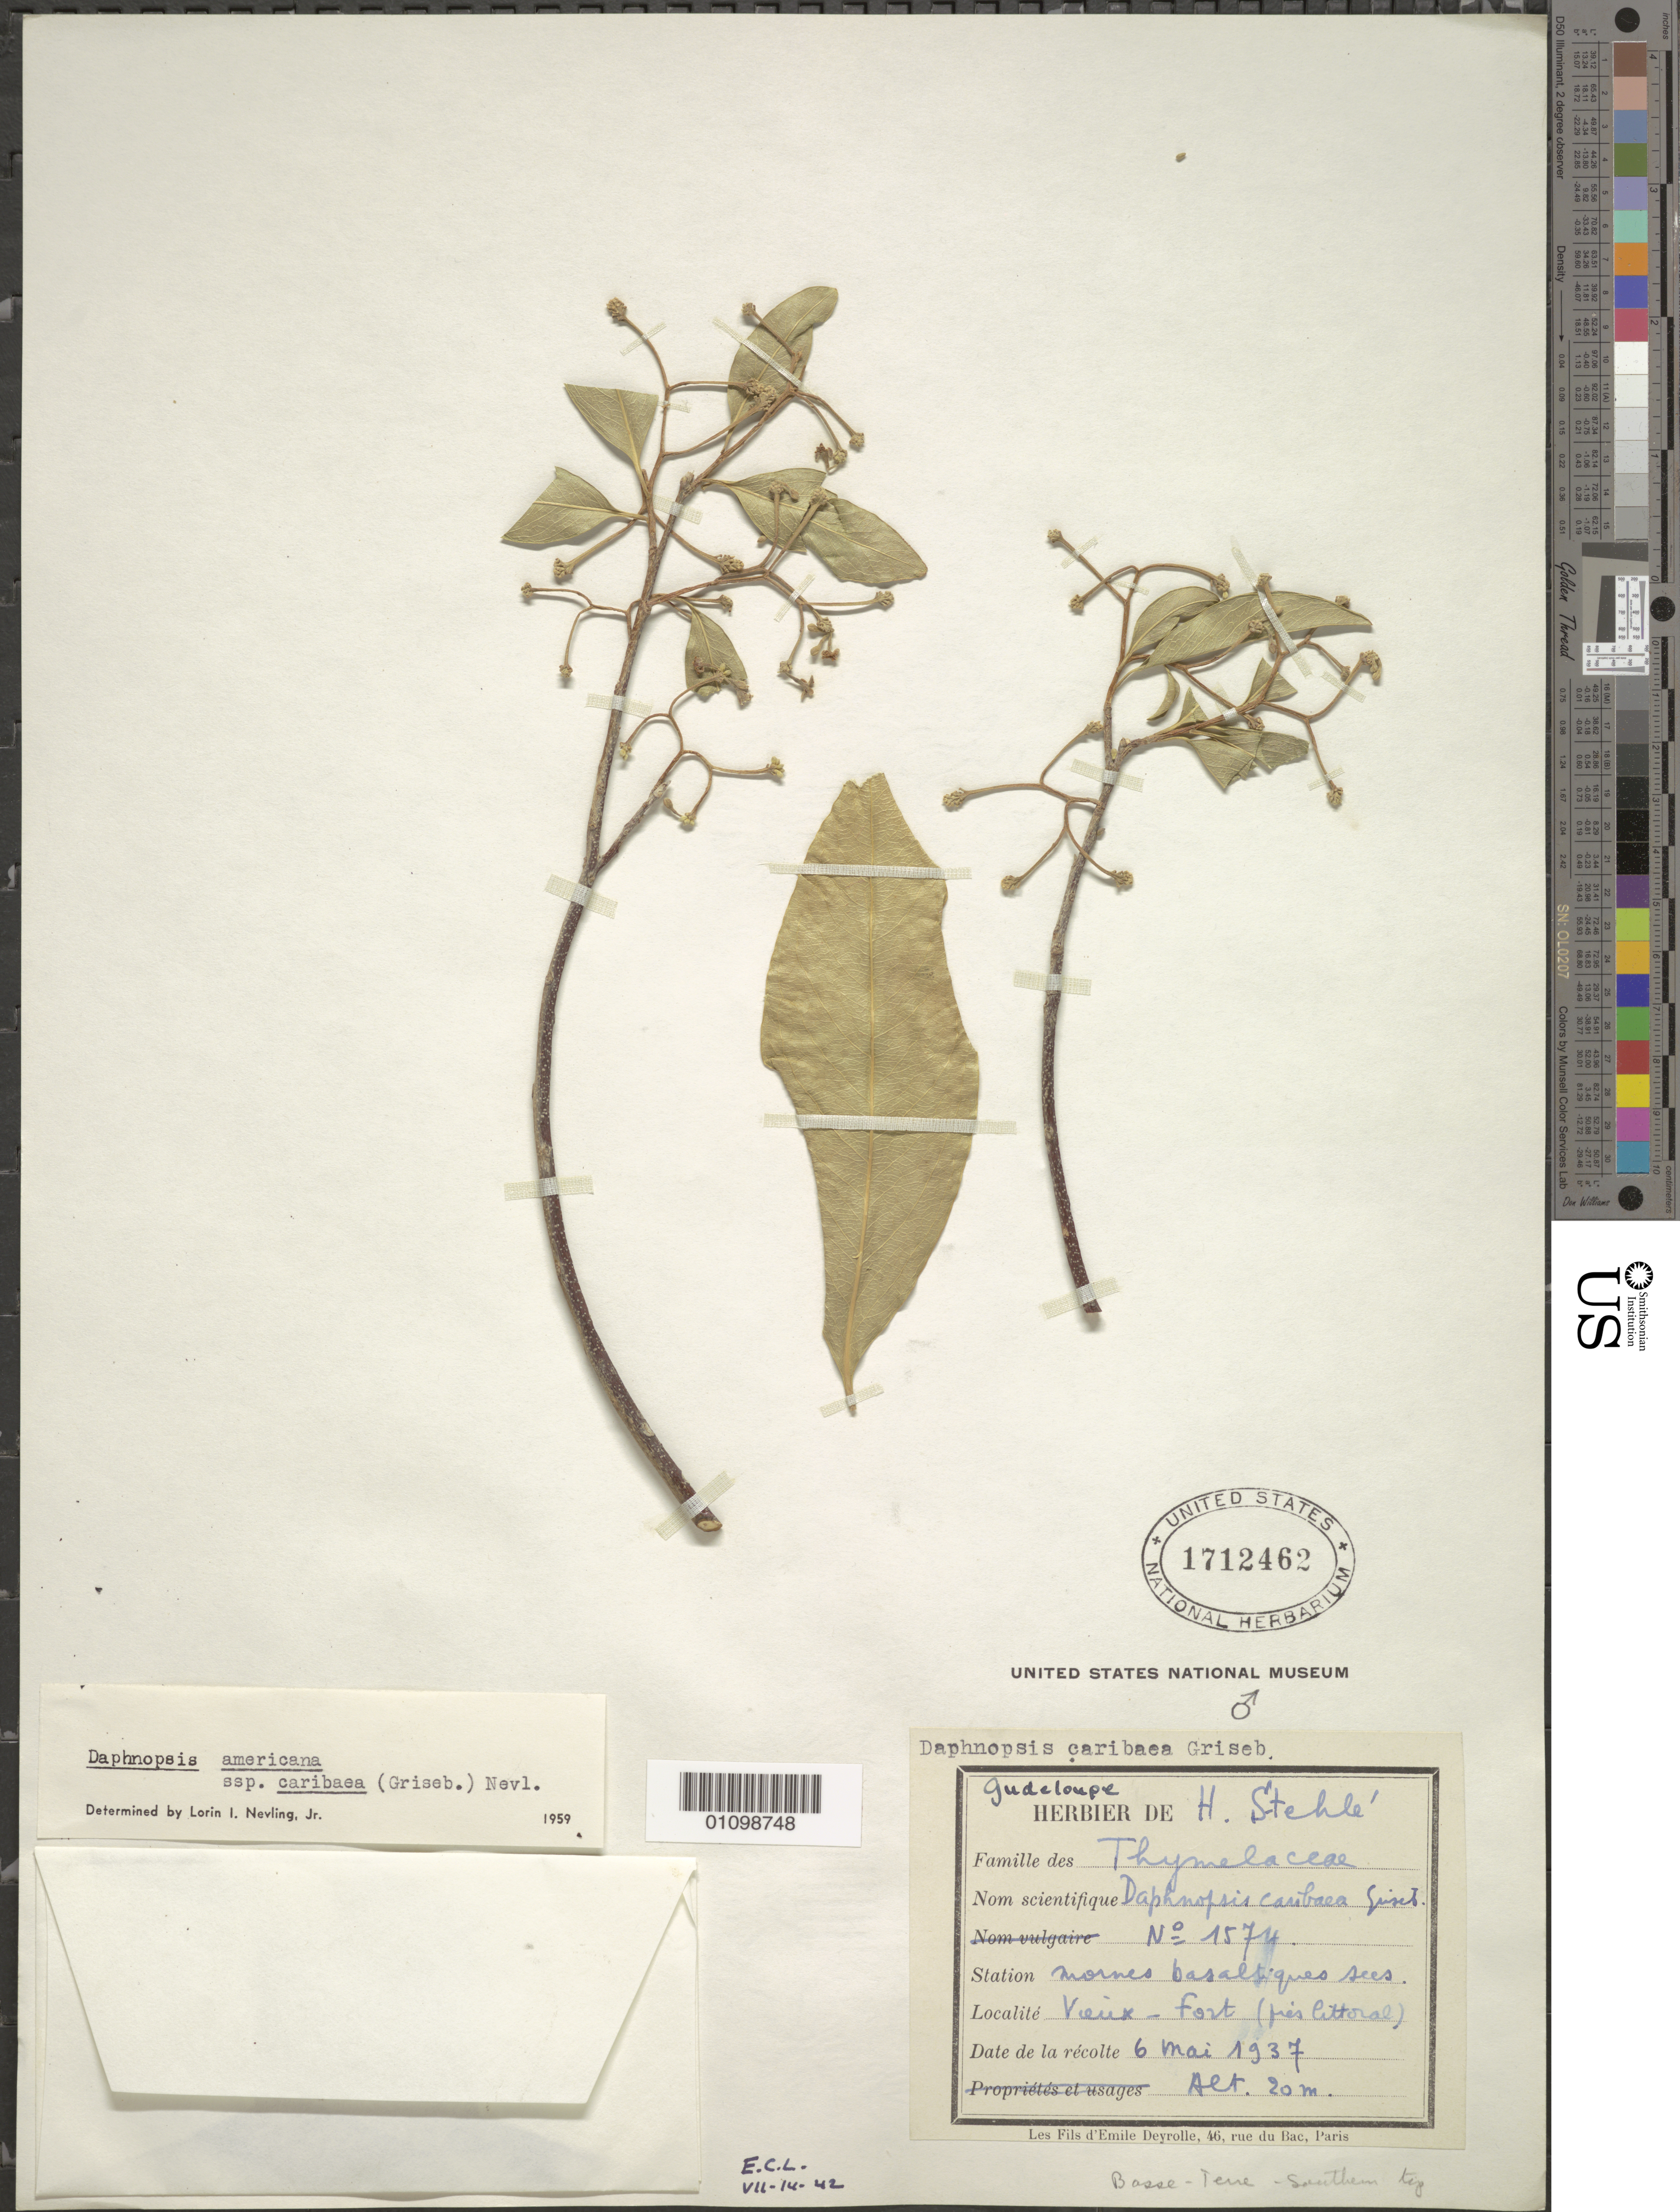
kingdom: Plantae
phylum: Tracheophyta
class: Magnoliopsida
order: Malvales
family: Thymelaeaceae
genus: Daphnopsis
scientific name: Daphnopsis americana subsp. caribaea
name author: (Griseb.) Nevling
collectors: H. Stehlé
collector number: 1574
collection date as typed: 06 May 1937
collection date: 1937-05-06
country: Guadeloupe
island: Basse Terre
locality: Vieux Fort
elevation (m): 20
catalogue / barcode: US 1712462